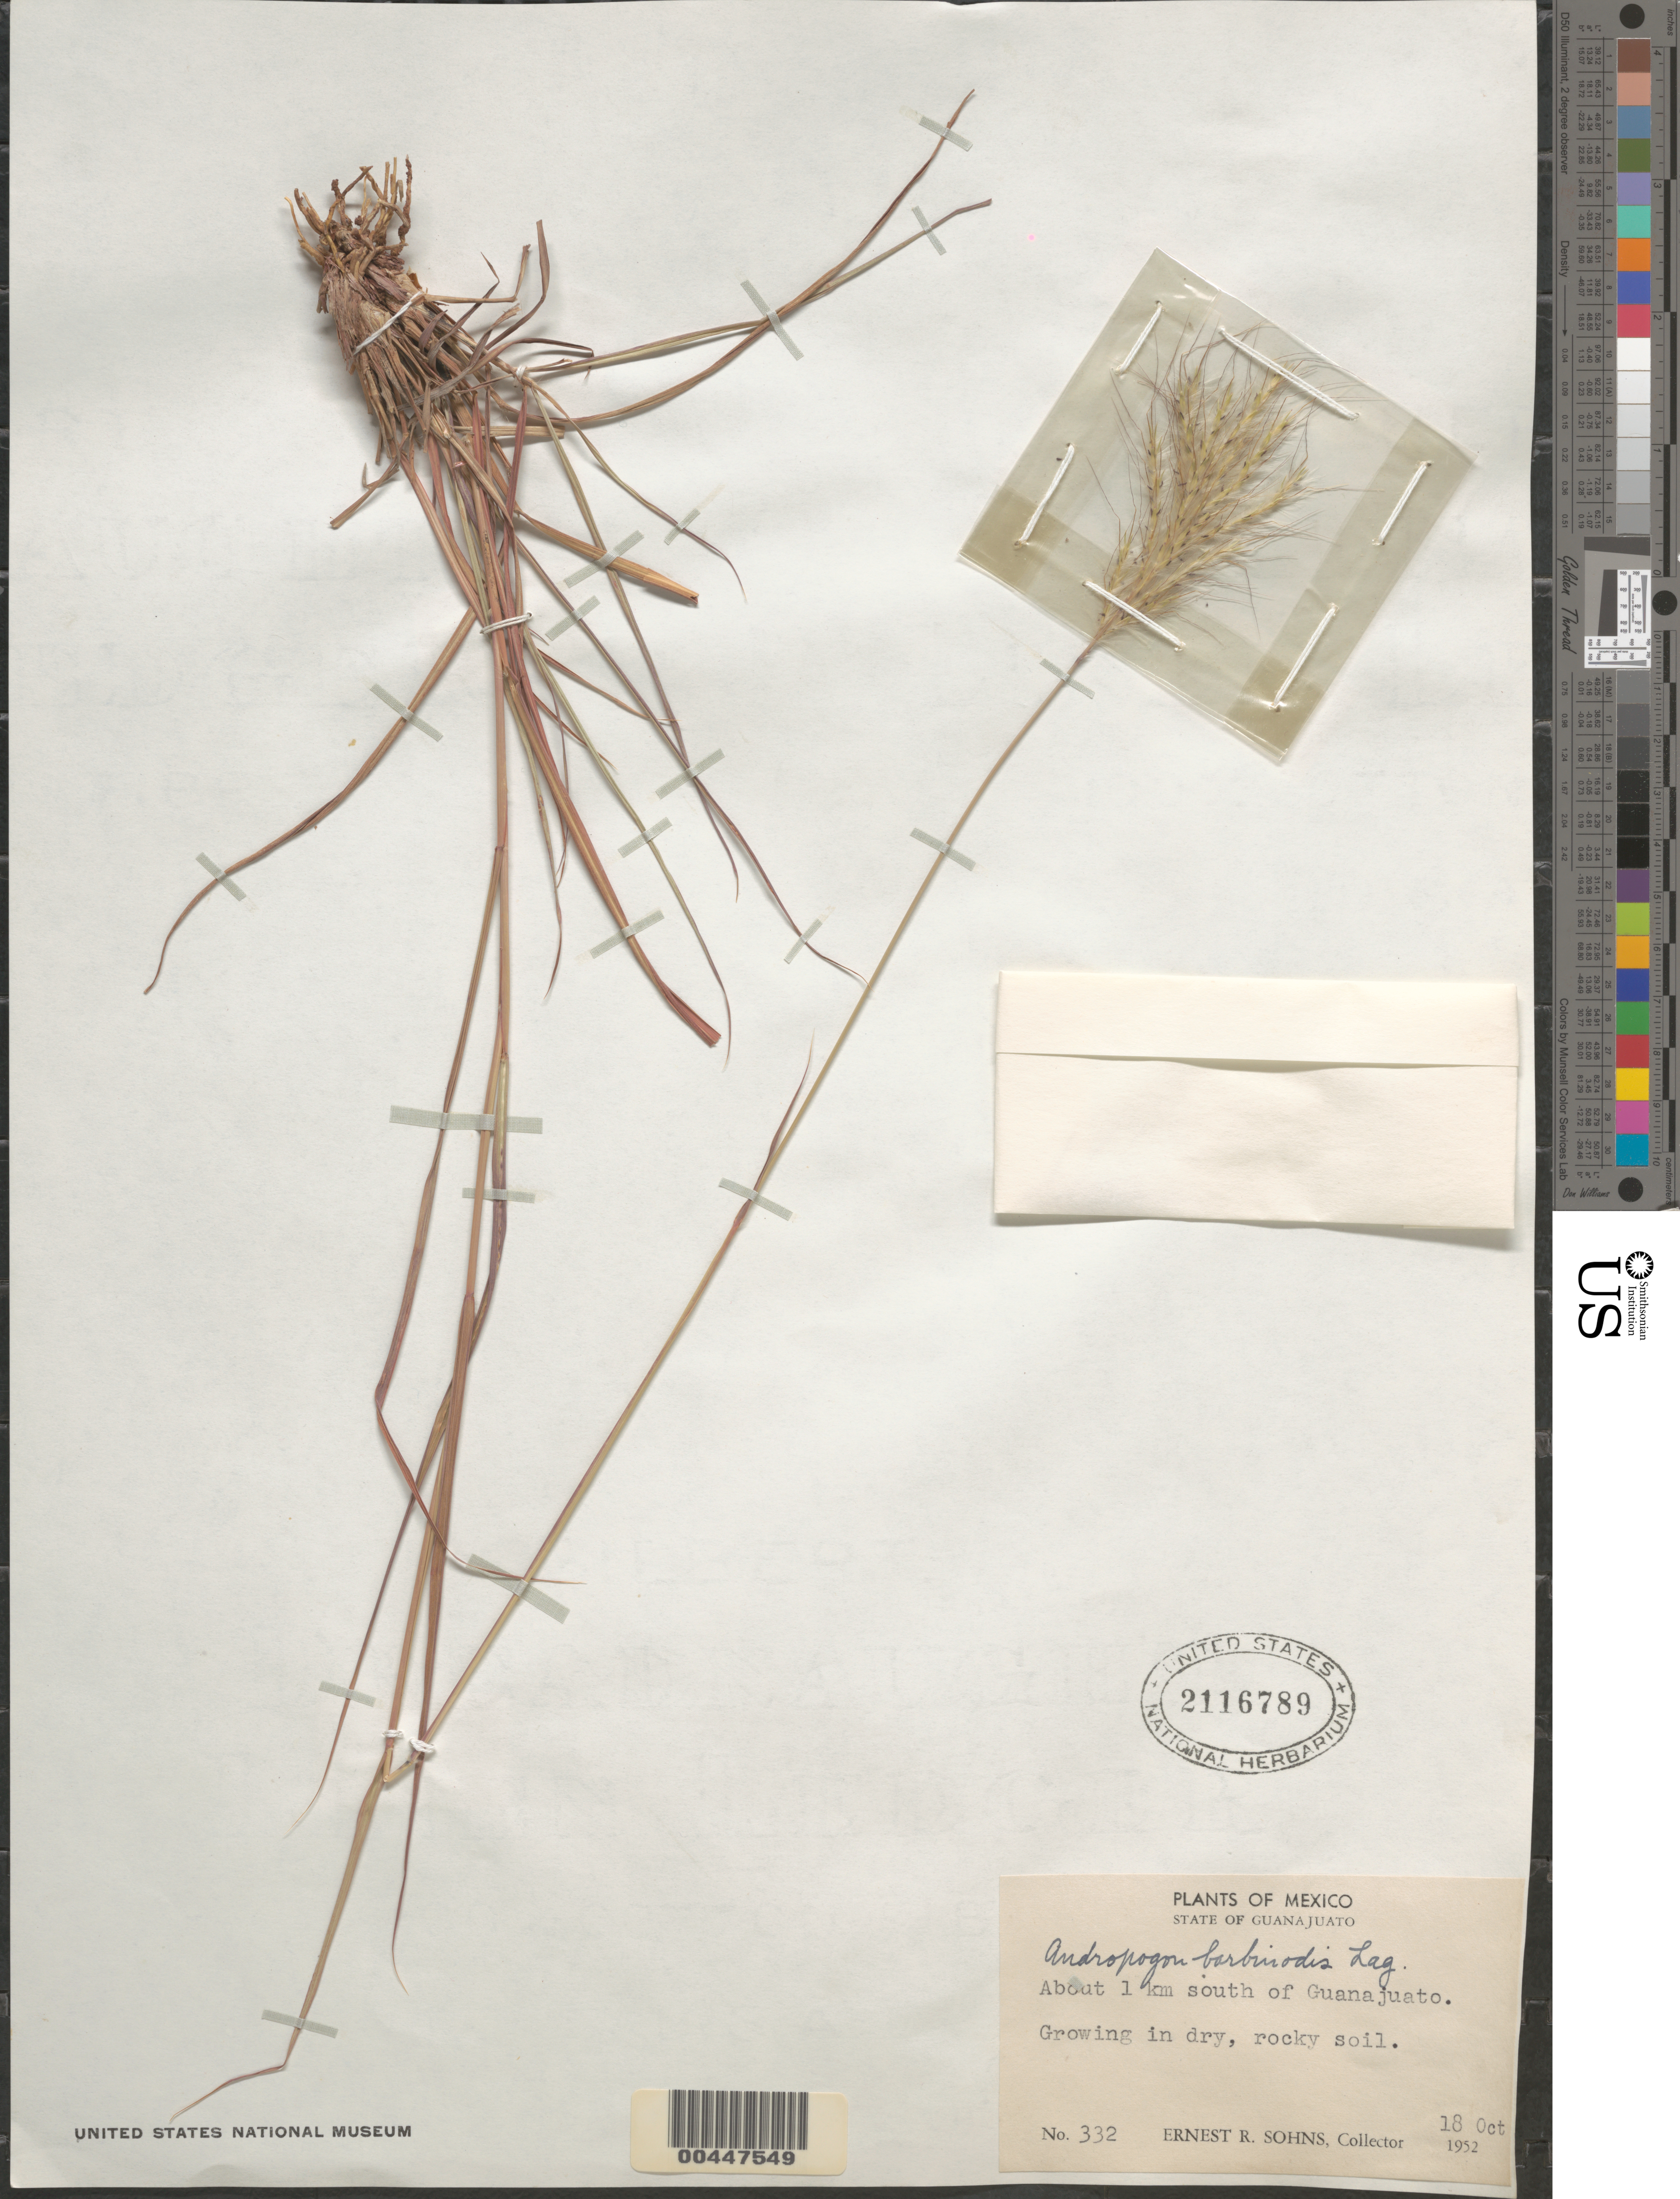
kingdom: Plantae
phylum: Tracheophyta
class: Liliopsida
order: Poales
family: Poaceae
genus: Andropogon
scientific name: Andropogon barbinodis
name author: Lag.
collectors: E. R. Sohns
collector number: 332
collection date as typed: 18 Oct 1952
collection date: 1952-10-18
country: Mexico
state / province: Guanajuato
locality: About 1 km S of Guanajuato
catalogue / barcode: US 2116789